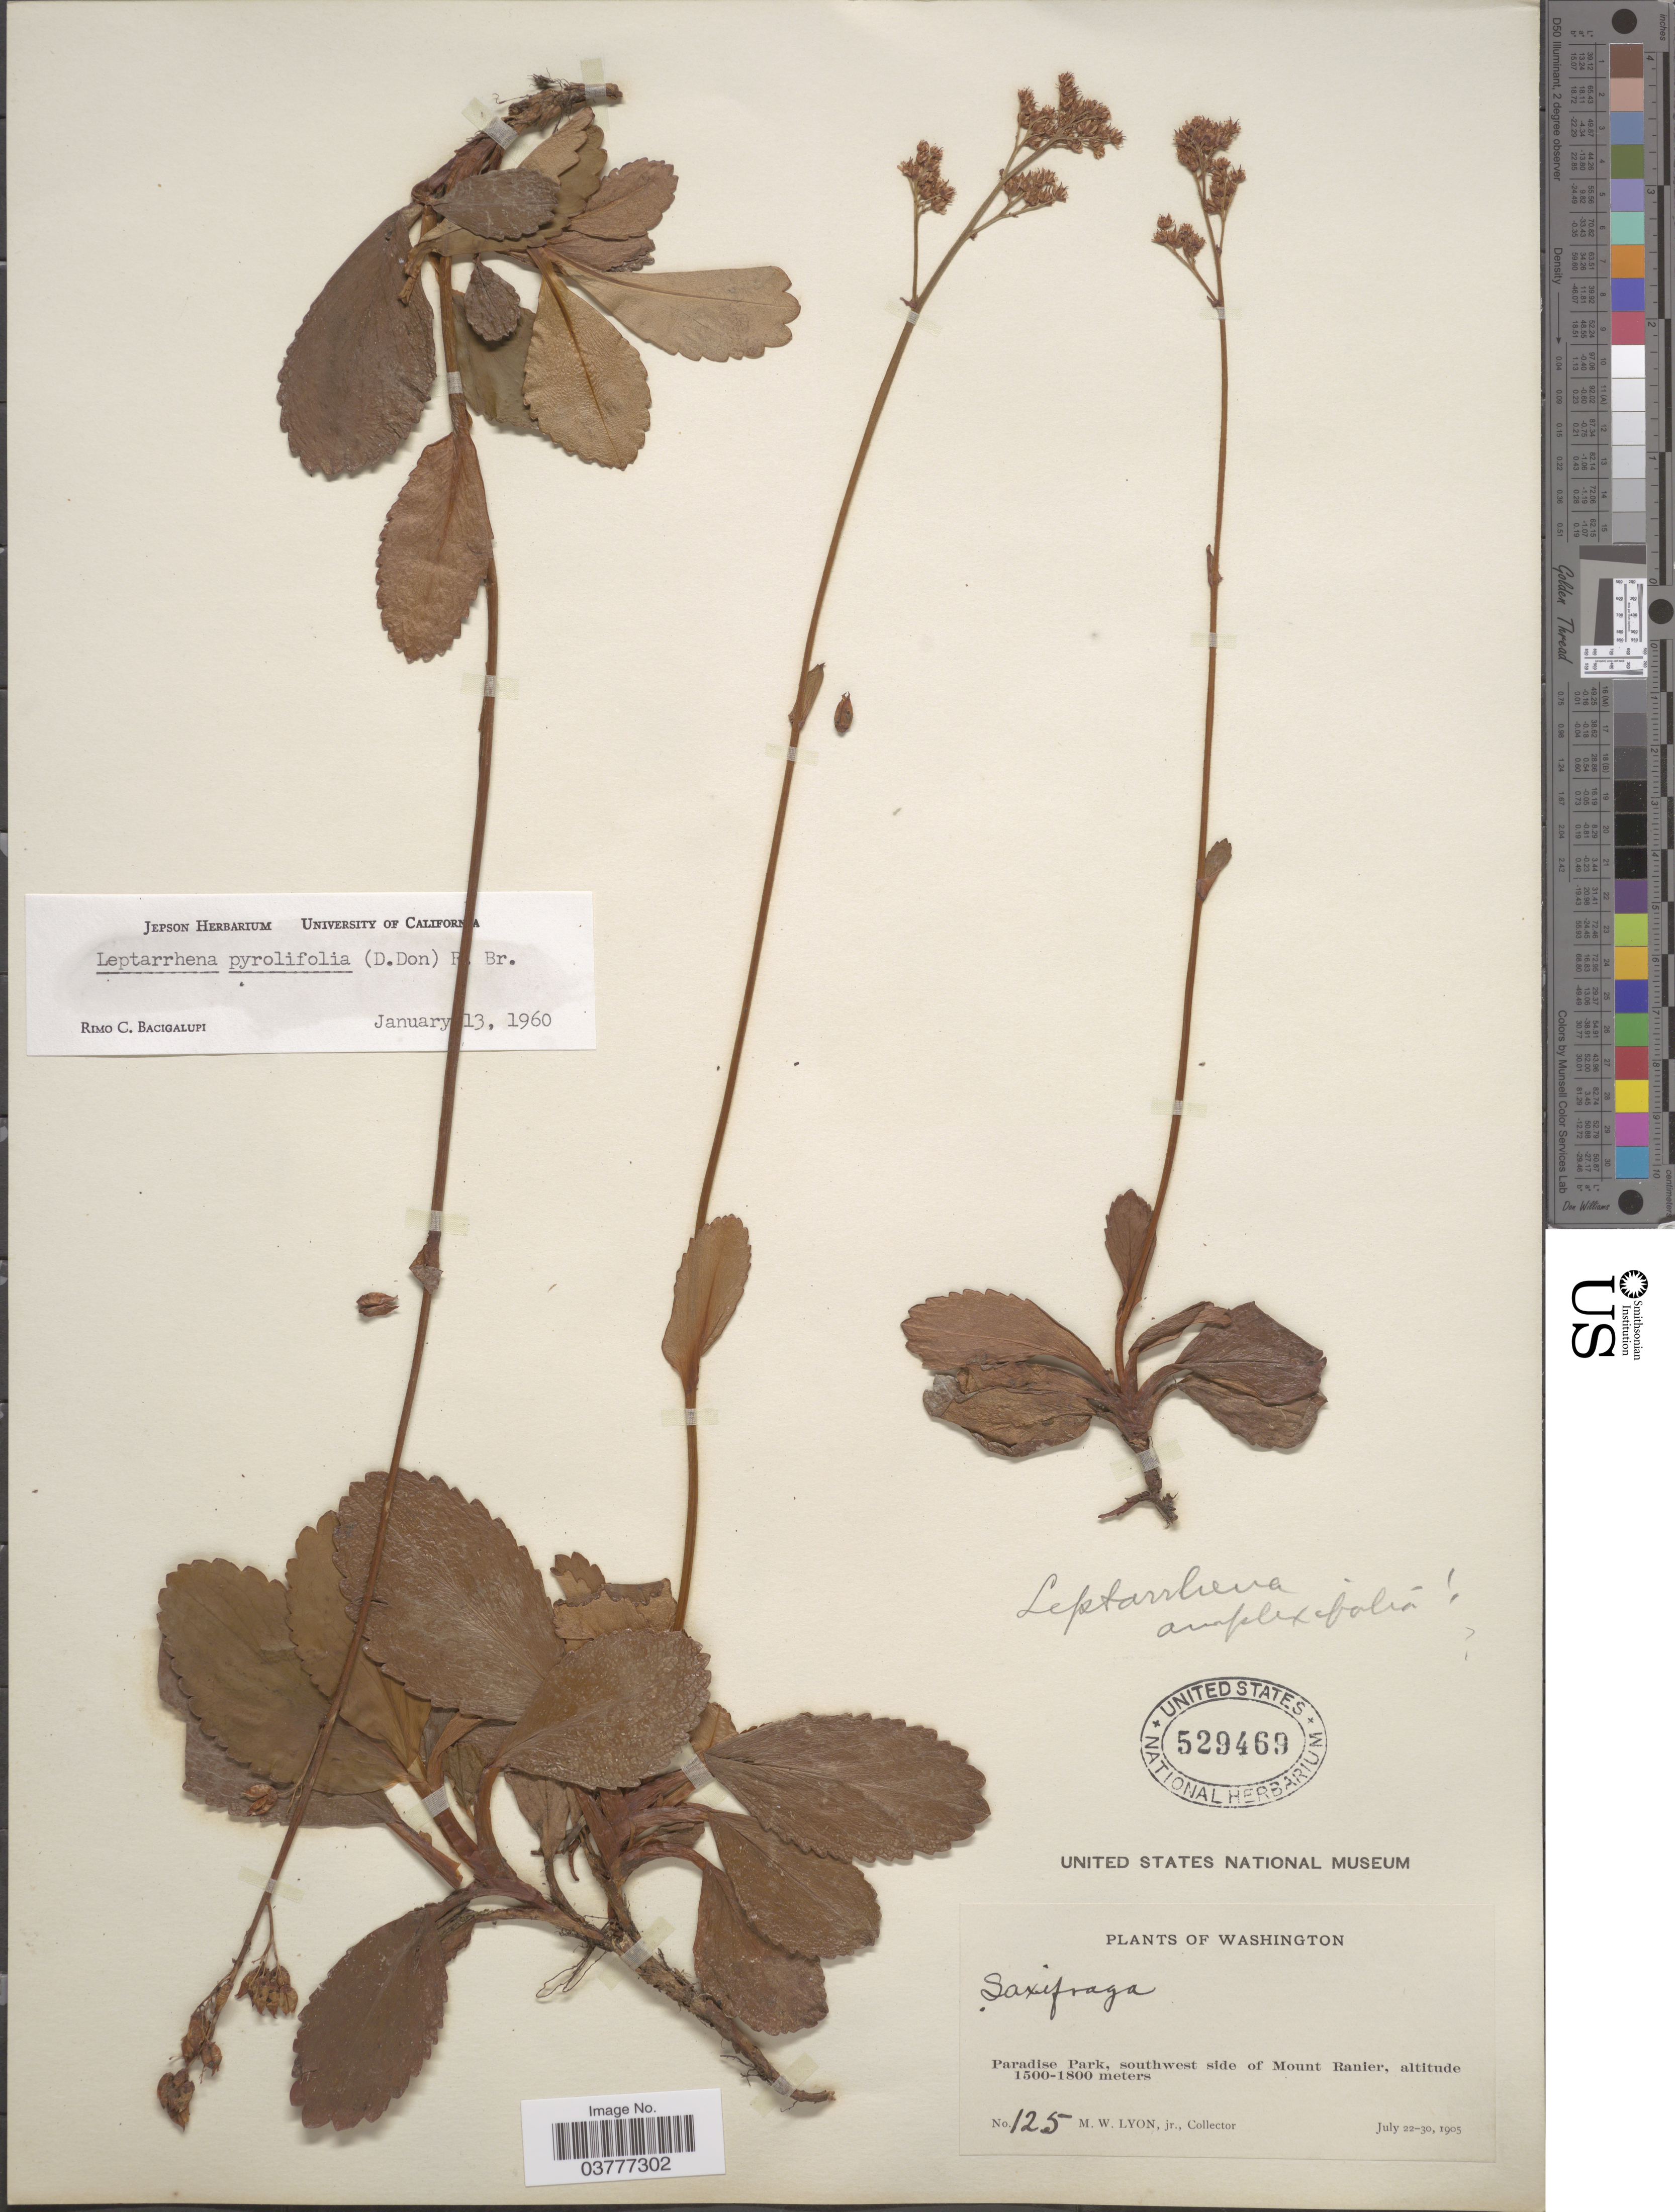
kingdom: Plantae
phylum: Tracheophyta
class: Magnoliopsida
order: Saxifragales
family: Saxifragaceae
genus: Leptarrhena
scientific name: Leptarrhena pyrolifolia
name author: (D. Don) Ser.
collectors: M. Lyon Jr.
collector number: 125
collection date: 1905-07-22/1905-07-30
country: United States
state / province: Washington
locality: Paradise Park, southwest side of Mount Ranier.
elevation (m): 1500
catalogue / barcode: US 529469